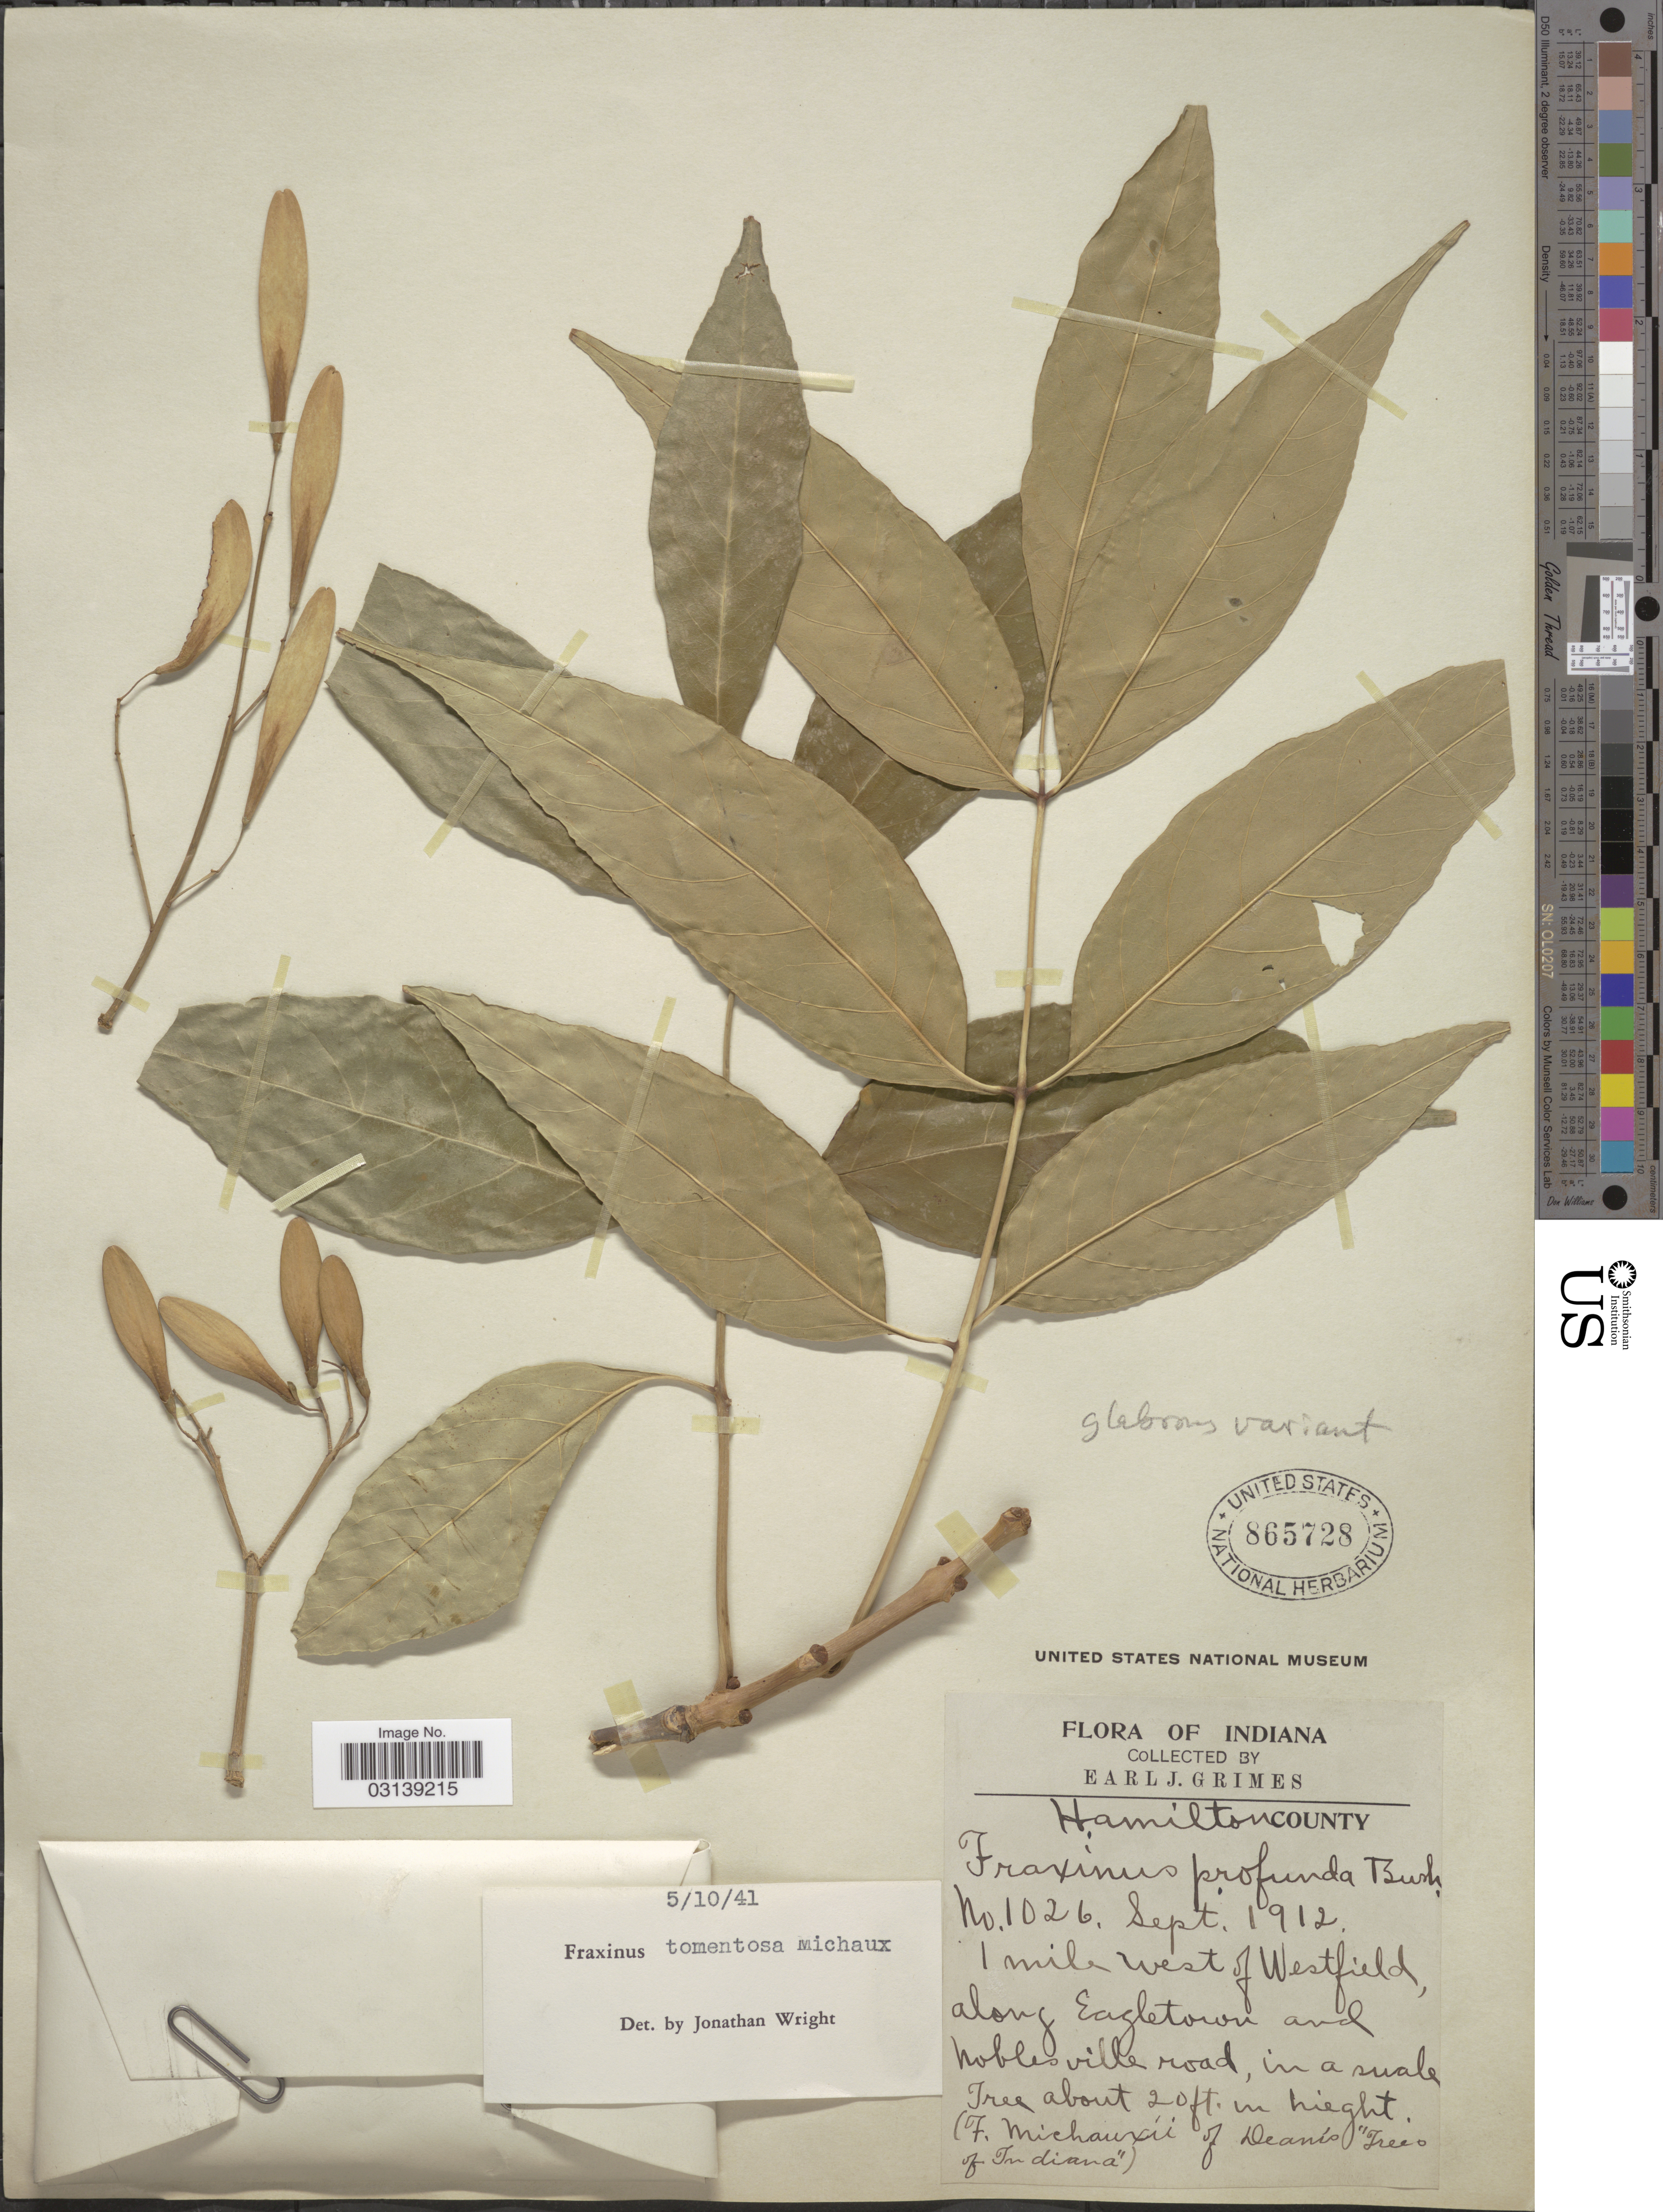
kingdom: Plantae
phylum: Tracheophyta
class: Magnoliopsida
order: Lamiales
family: Oleaceae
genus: Fraxinus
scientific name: Fraxinus profunda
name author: (Bush) Bush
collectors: E. J. Grimes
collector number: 1026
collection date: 1912-09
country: United States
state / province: Indiana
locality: Hamilton County, 1 mile west of Westfield, along Eagletown and Nobles ville road.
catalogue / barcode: US 865728